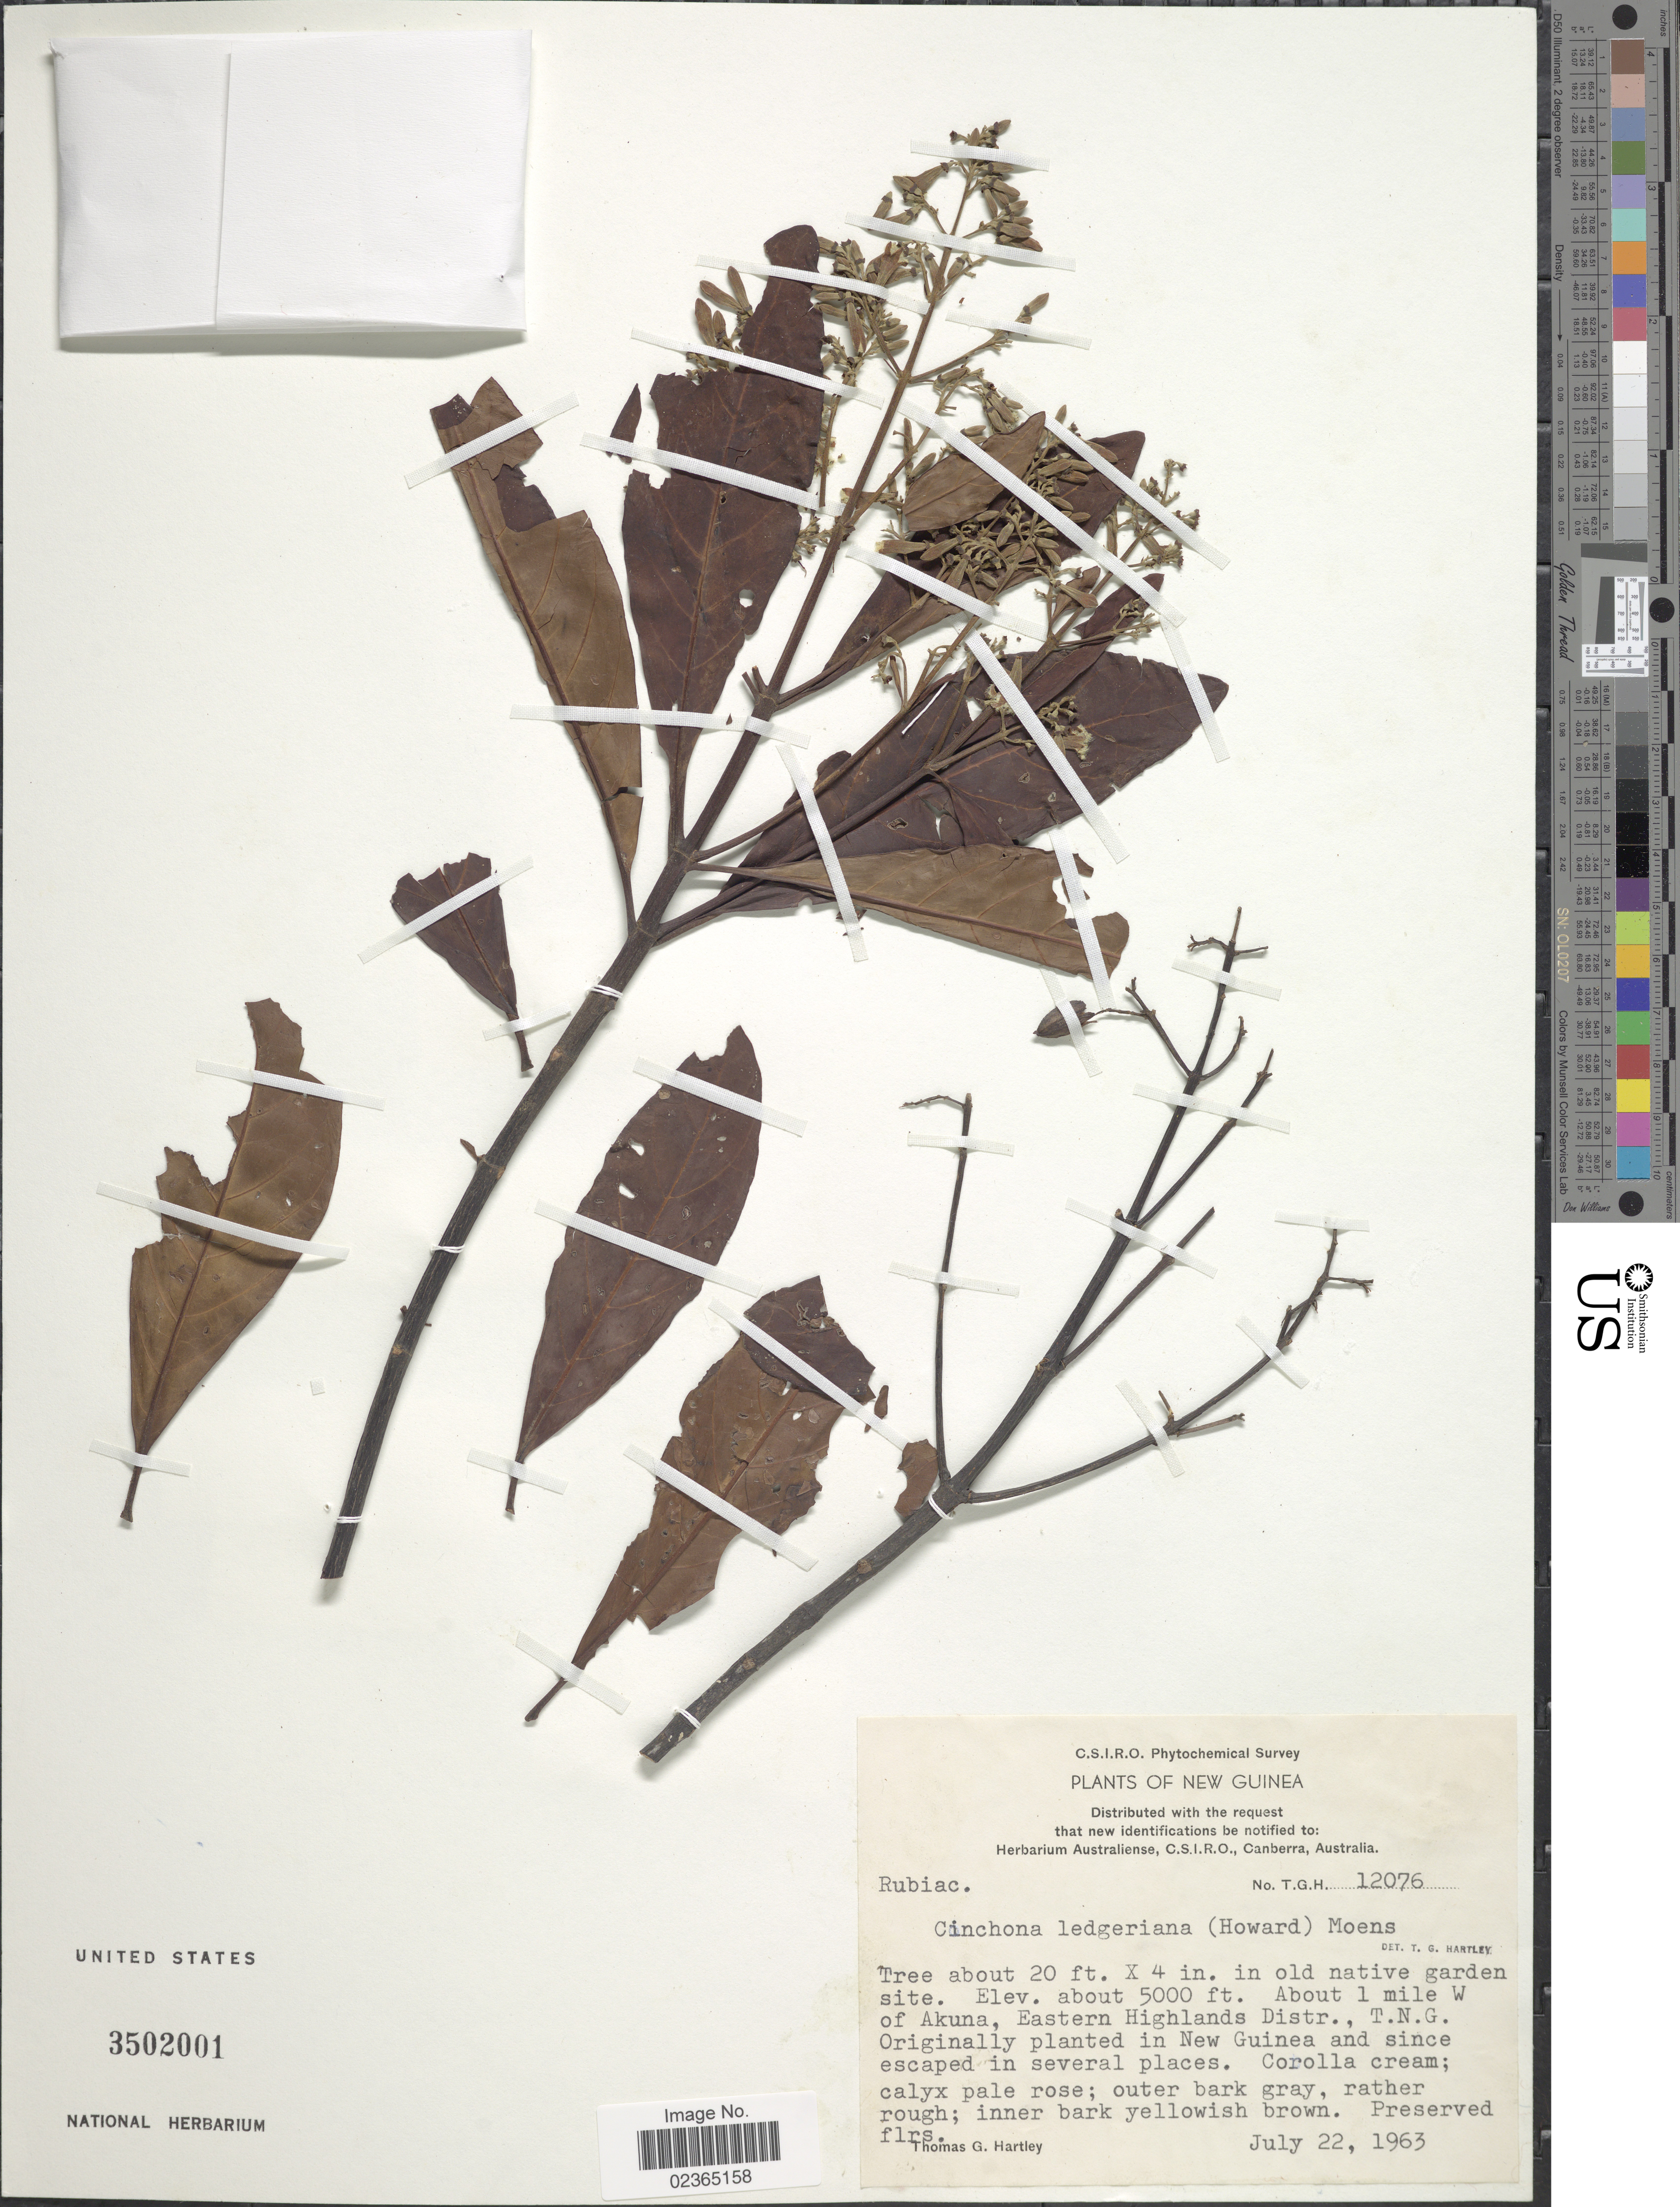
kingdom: Plantae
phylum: Tracheophyta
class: Magnoliopsida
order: Gentianales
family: Rubiaceae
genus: Cinchona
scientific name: Cinchona calisaya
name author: Wedd.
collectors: T. G. Hartley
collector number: TGH12076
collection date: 1963-07-22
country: Papua New Guinea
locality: New Guinea, About 1 mile W of Akuna, Eastern Highlands Distr., T.N.G.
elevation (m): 1524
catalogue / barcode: US 3502001